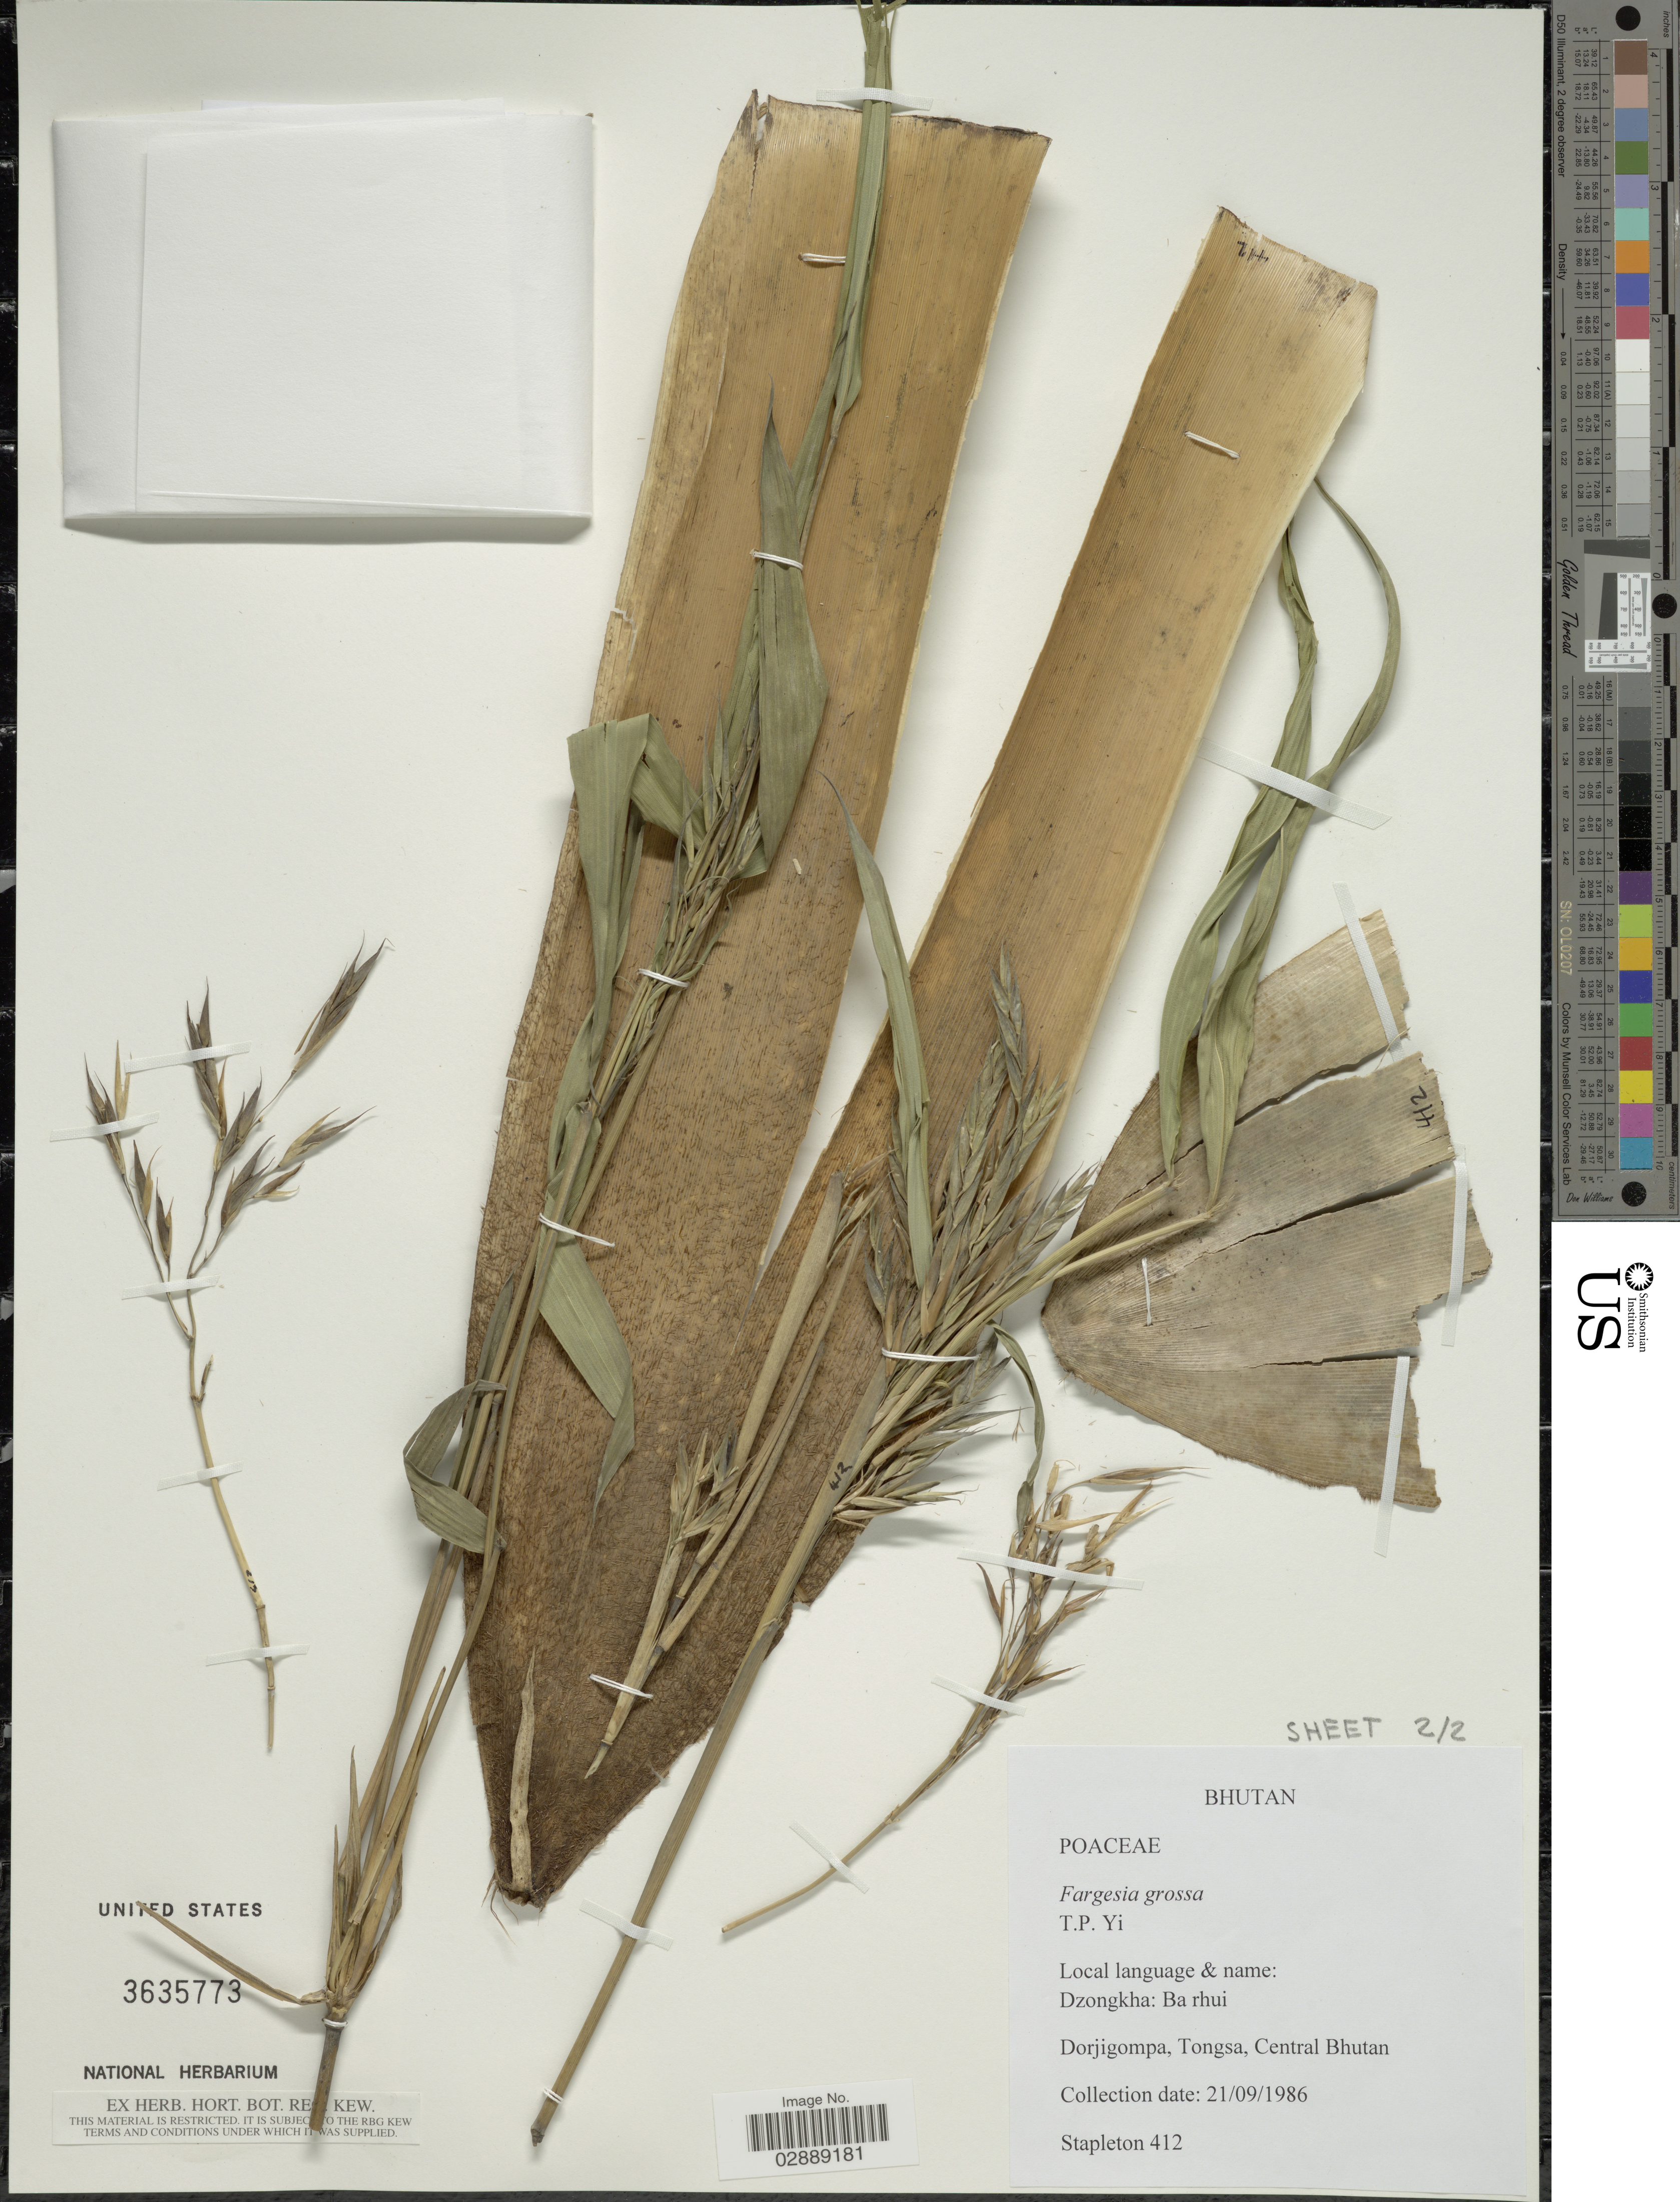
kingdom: Plantae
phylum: Tracheophyta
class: Liliopsida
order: Poales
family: Poaceae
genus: Fargesia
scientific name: Fargesia grossa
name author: T.P. Yi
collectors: -. Stapleton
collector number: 412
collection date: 1986-09-21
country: Bhutan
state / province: Trongsa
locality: Dorjigompa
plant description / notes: Local language and name: Dzongkha: Ba rhui.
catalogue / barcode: US 3635773